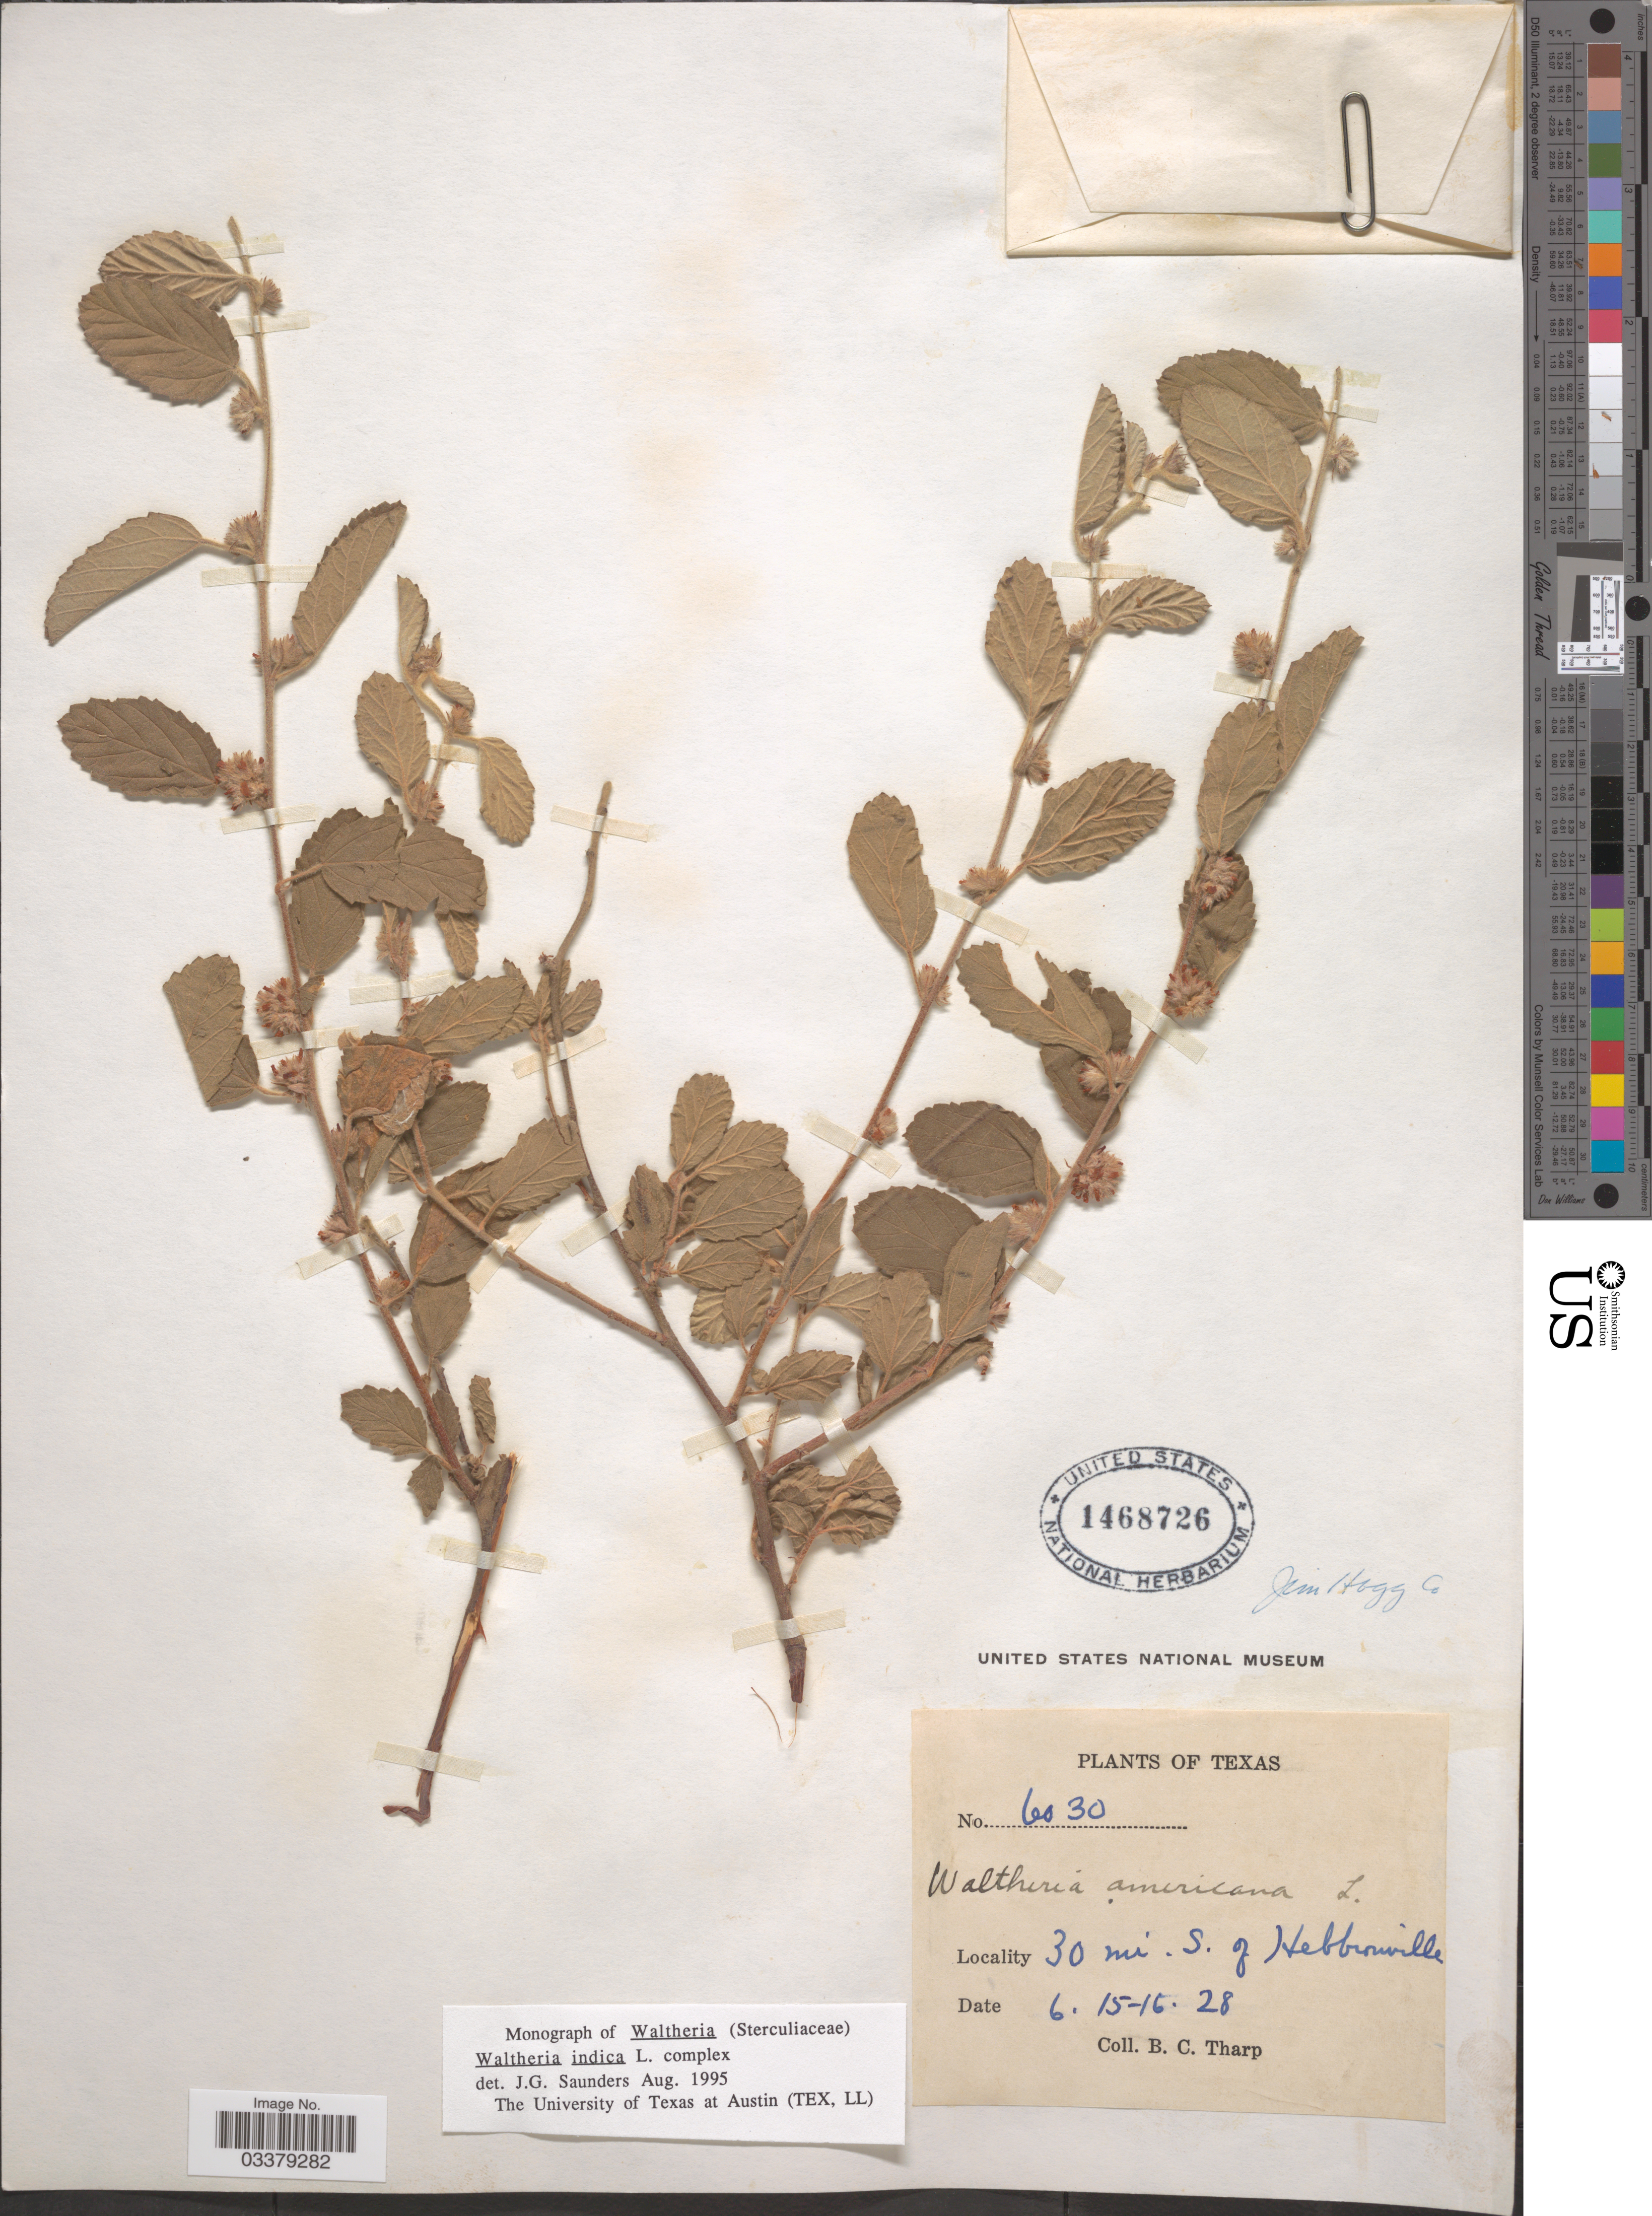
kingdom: Plantae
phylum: Tracheophyta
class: Magnoliopsida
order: Malvales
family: Malvaceae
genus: Waltheria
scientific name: Waltheria indica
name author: L.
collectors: B. C. Tharp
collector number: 6030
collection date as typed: Transcribed d/m/y: 15/6/28 to 16/6/28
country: United States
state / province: Texas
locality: Jim Hogg Co. 30 mi. S. of Hebbronville.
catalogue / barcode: US 1468726